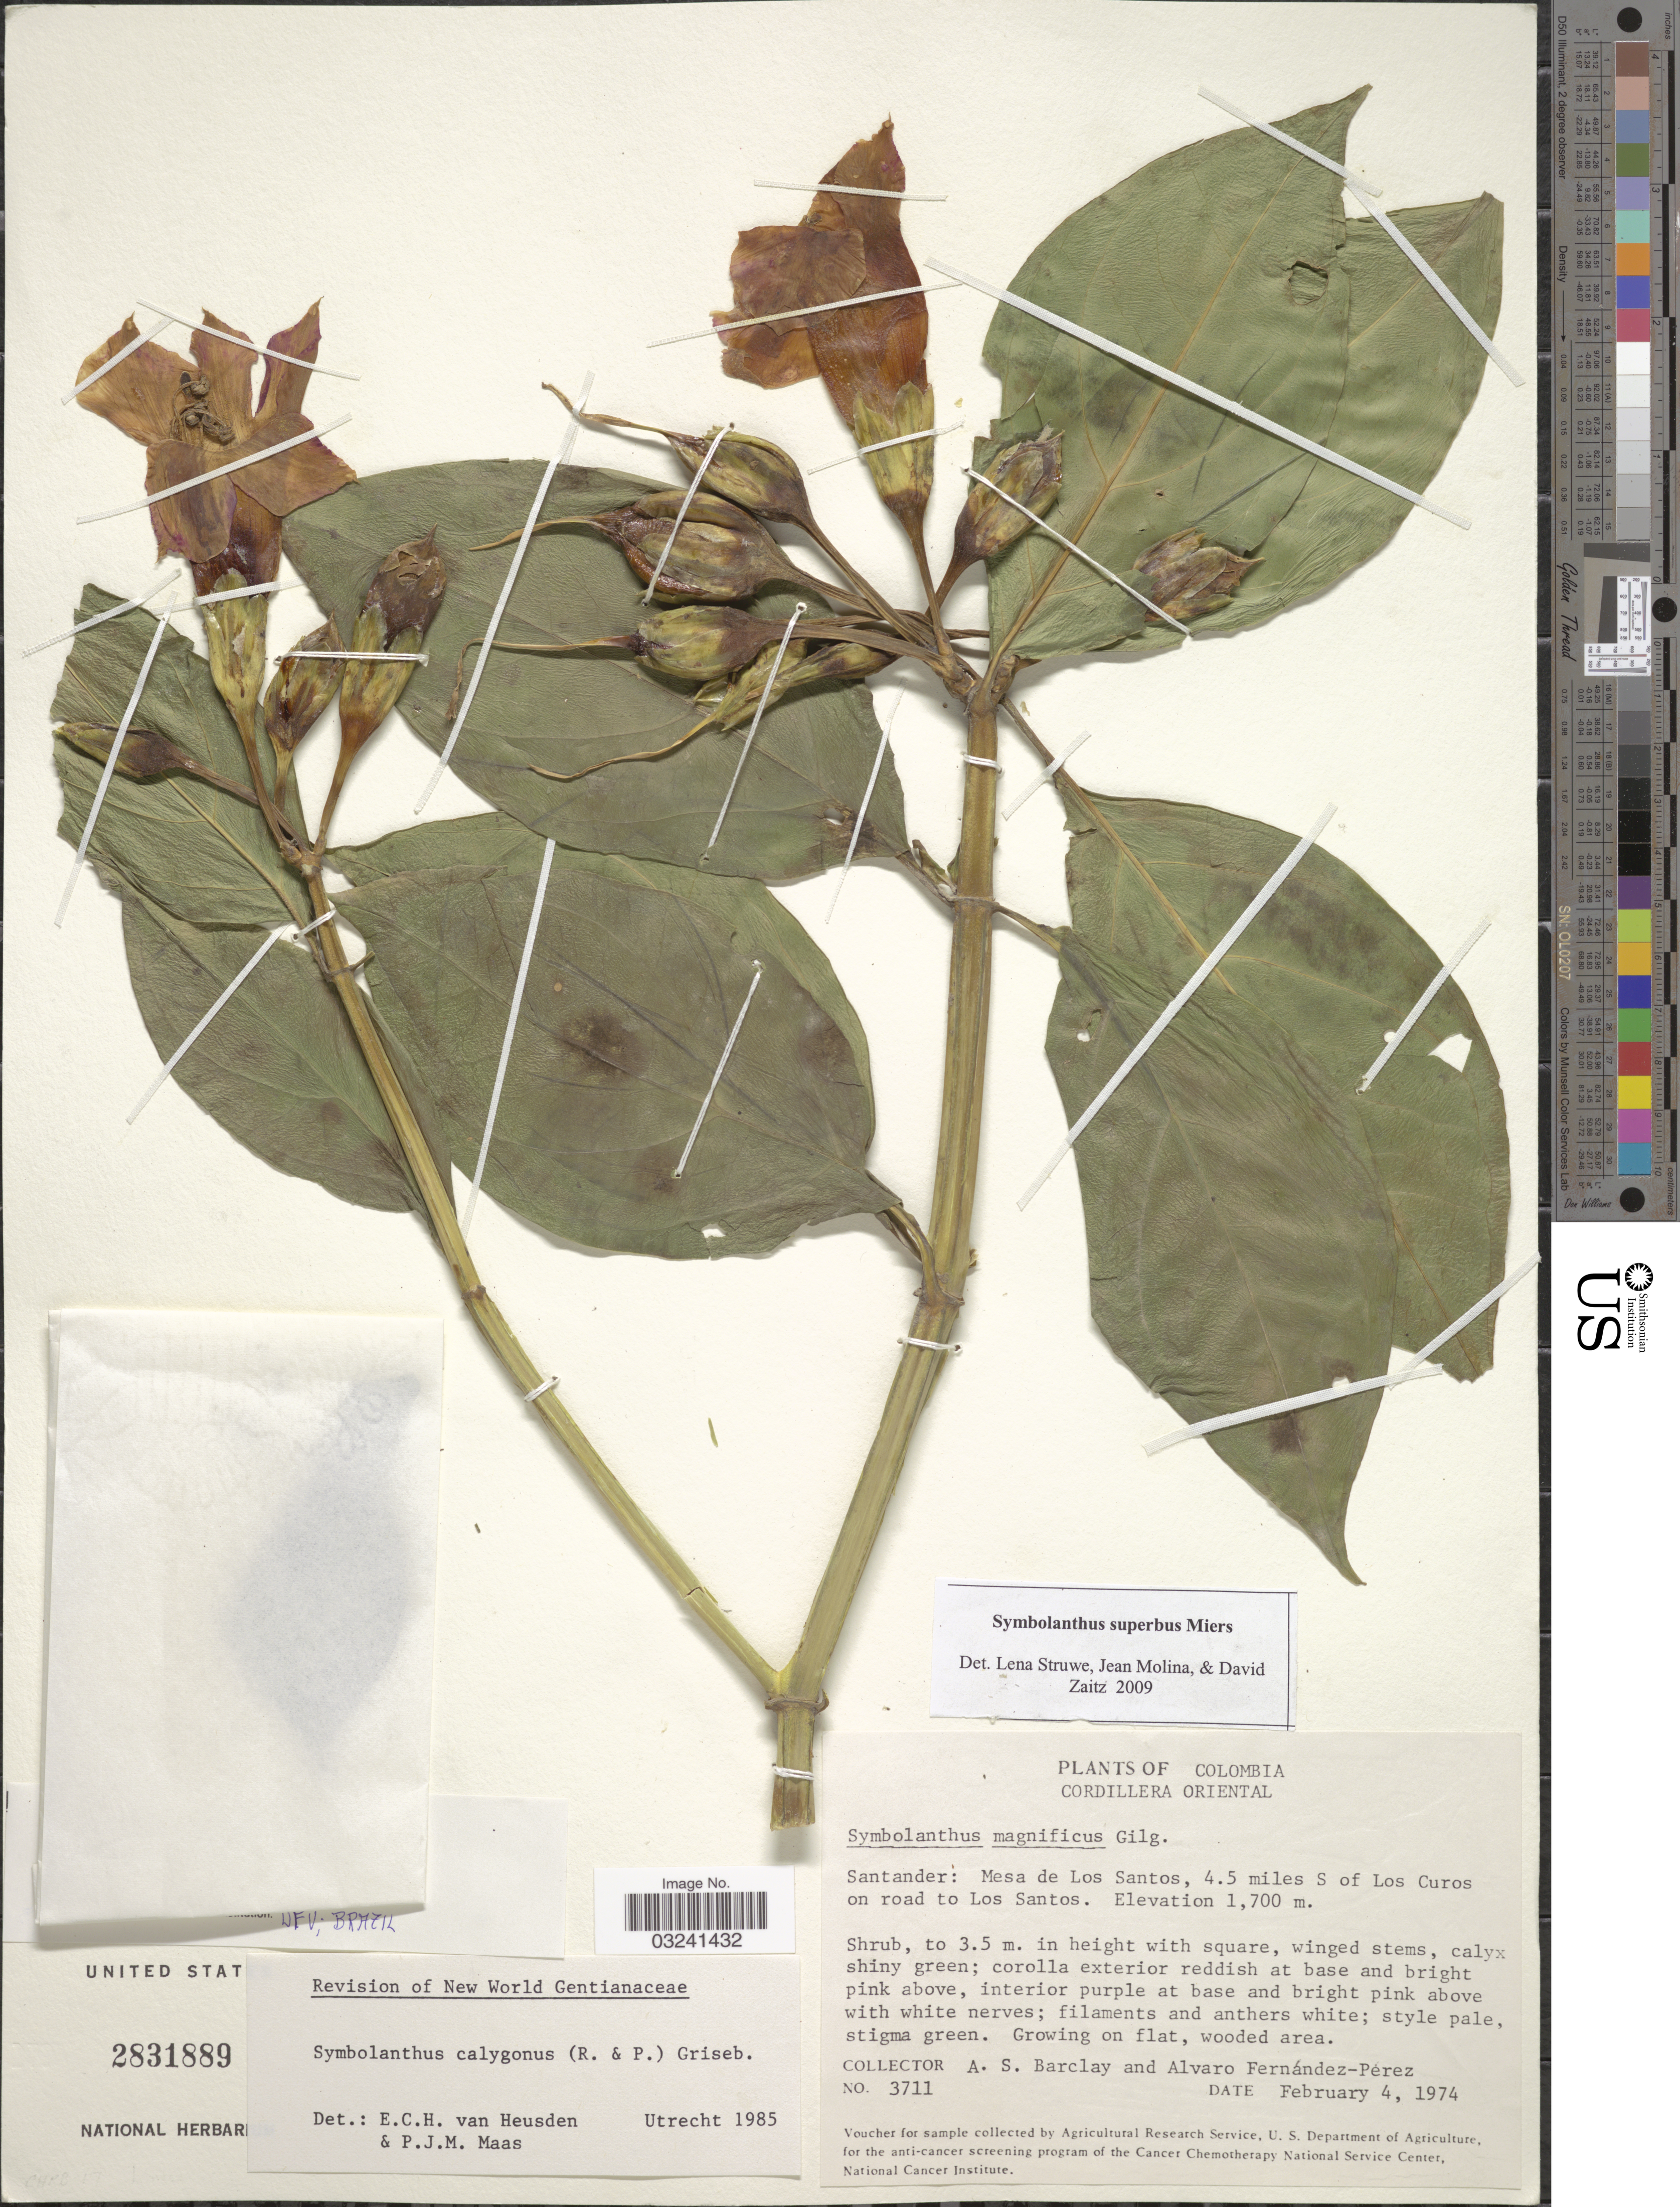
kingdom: Plantae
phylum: Tracheophyta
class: Magnoliopsida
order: Gentianales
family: Gentianaceae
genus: Symbolanthus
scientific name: Symbolanthus superbus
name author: Miers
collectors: A. S. Barclay & A. Fernández-Pérez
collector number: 3711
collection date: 1974-02-04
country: Colombia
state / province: Santander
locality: Cordillera Oriental. Mesa de Los Santos, 4.5 miles S of Los Curos on road to Los Santos.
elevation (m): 1700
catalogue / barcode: US 2831889